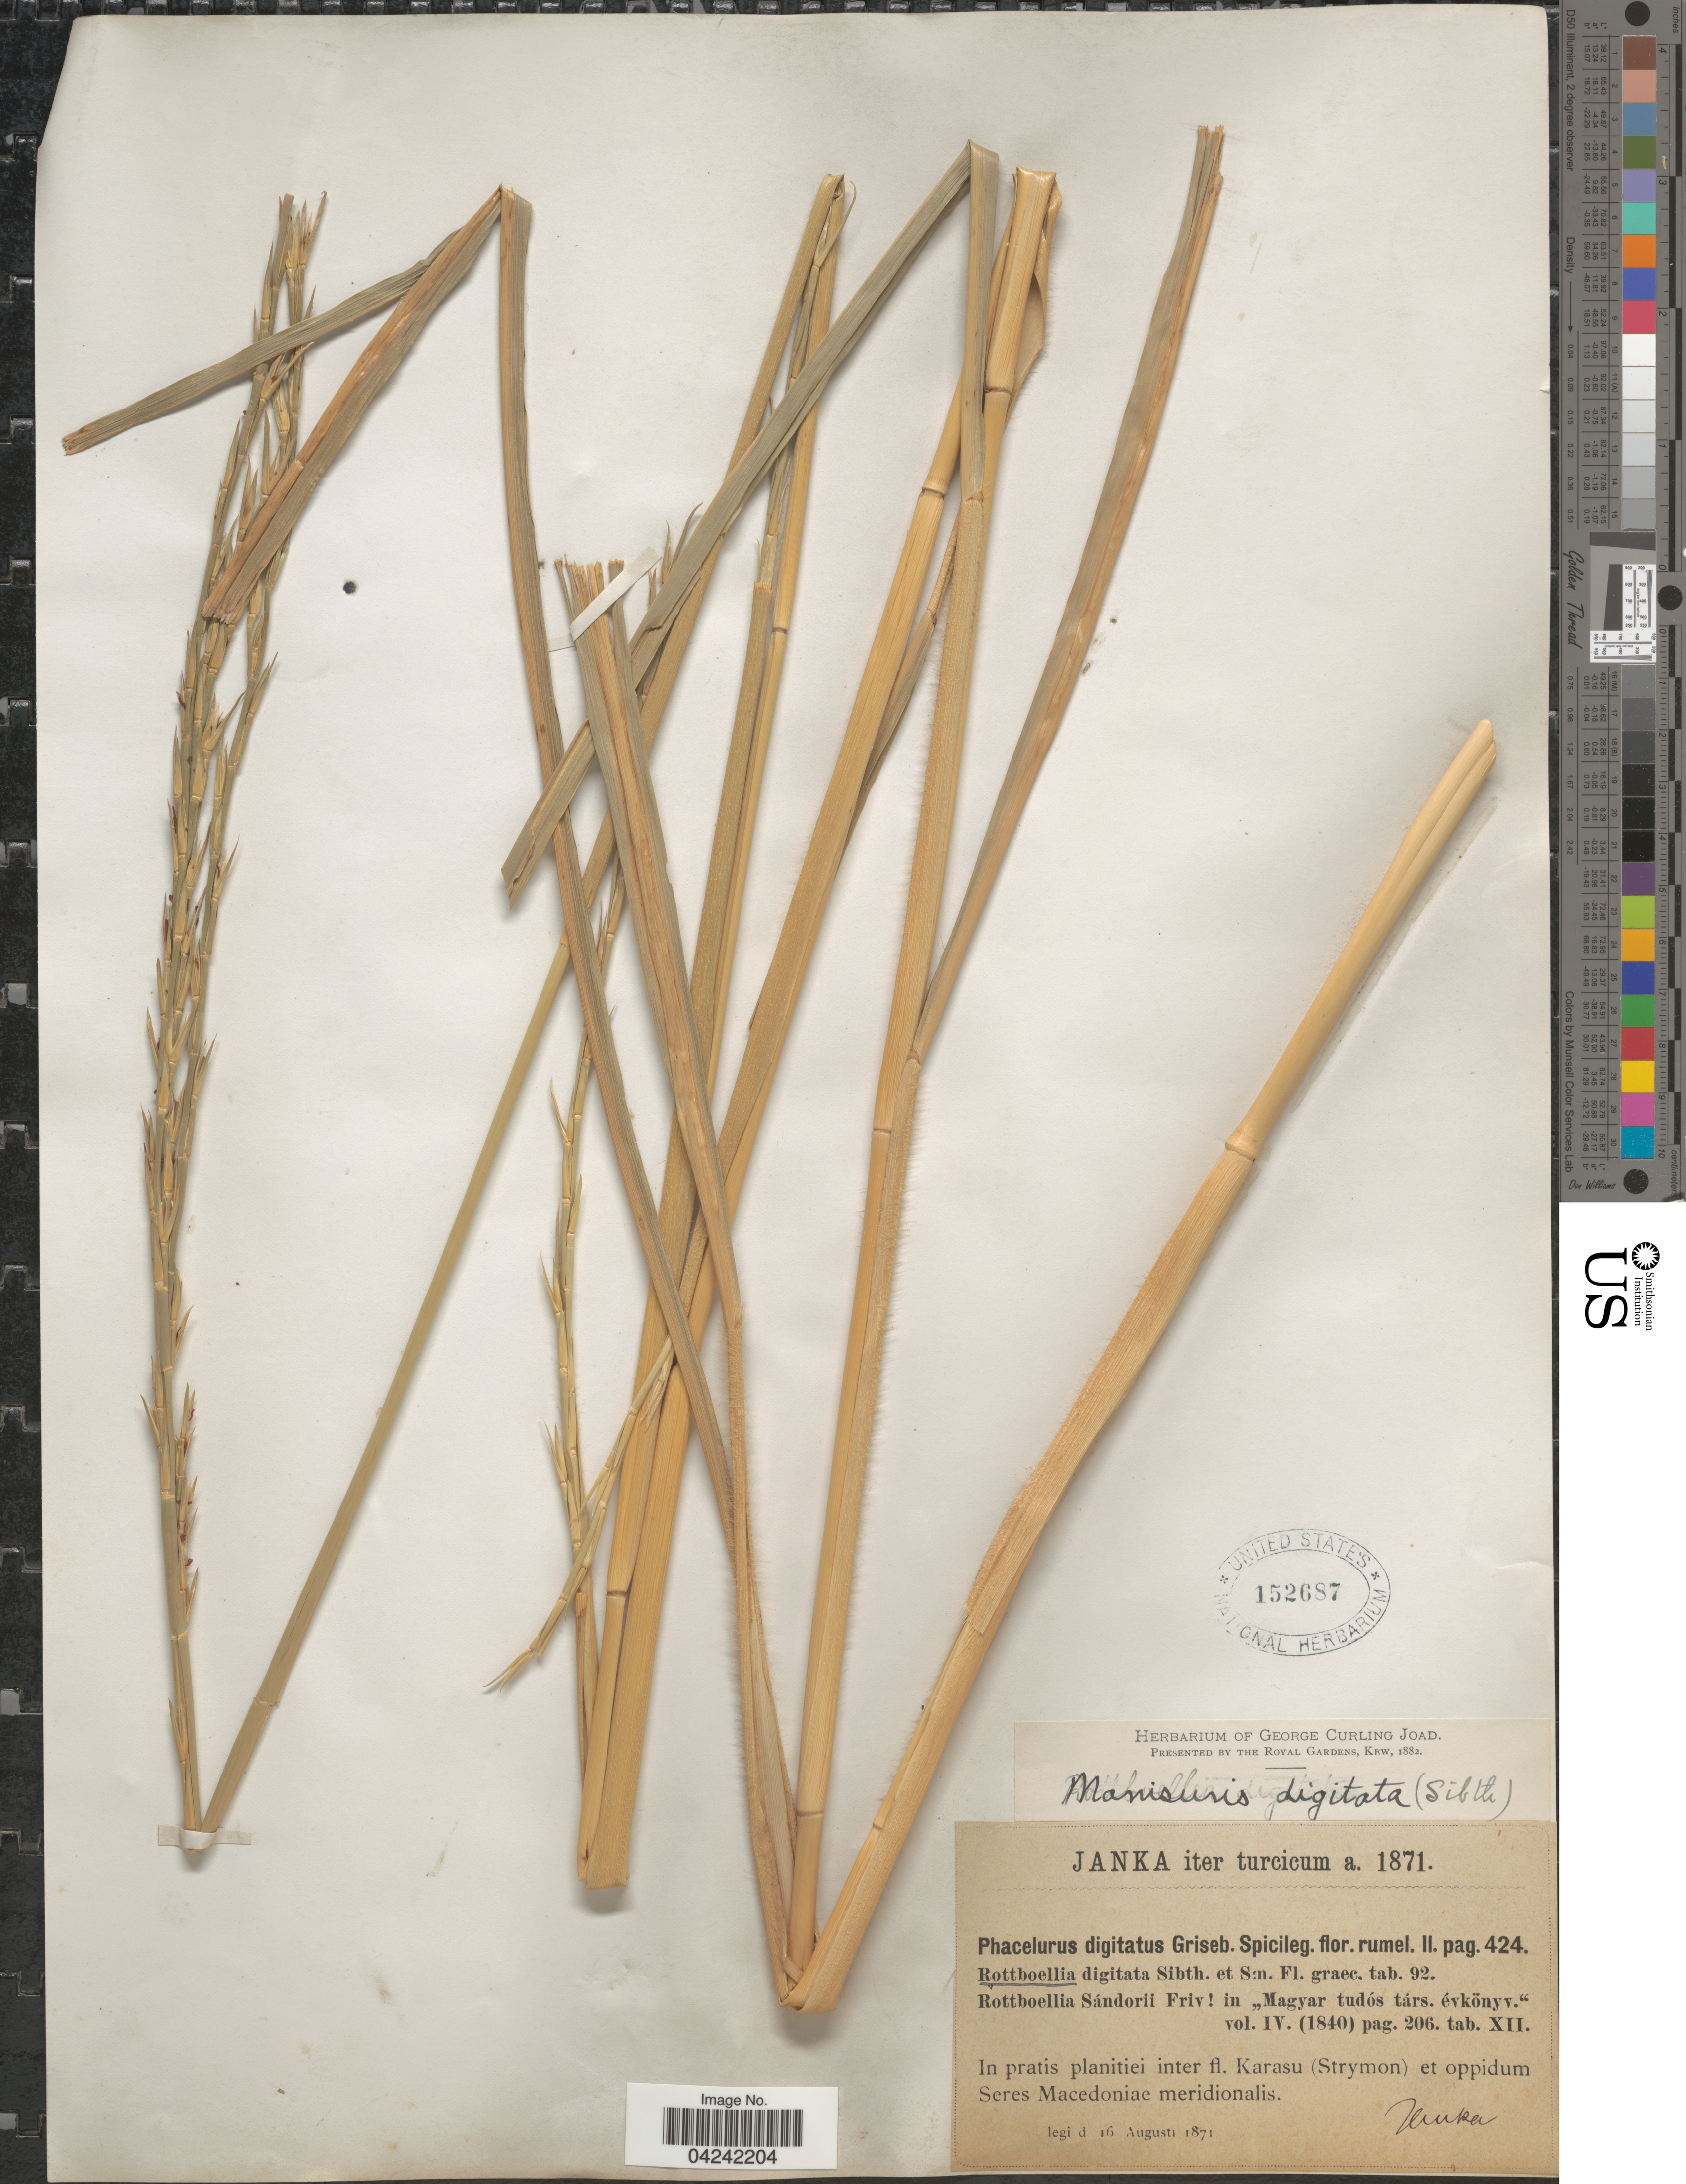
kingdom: Plantae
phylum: Tracheophyta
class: Liliopsida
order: Poales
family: Poaceae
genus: Phacelurus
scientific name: Phacelurus digitatus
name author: (Sibth. & Sm.) Griseb.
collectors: V. Janka von Bulcs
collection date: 1871-08-16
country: Greece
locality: In pratis planitei inter fl. Karasu (Strymon et oppidum Seres Macedoniae meridionalis.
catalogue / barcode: US 152687